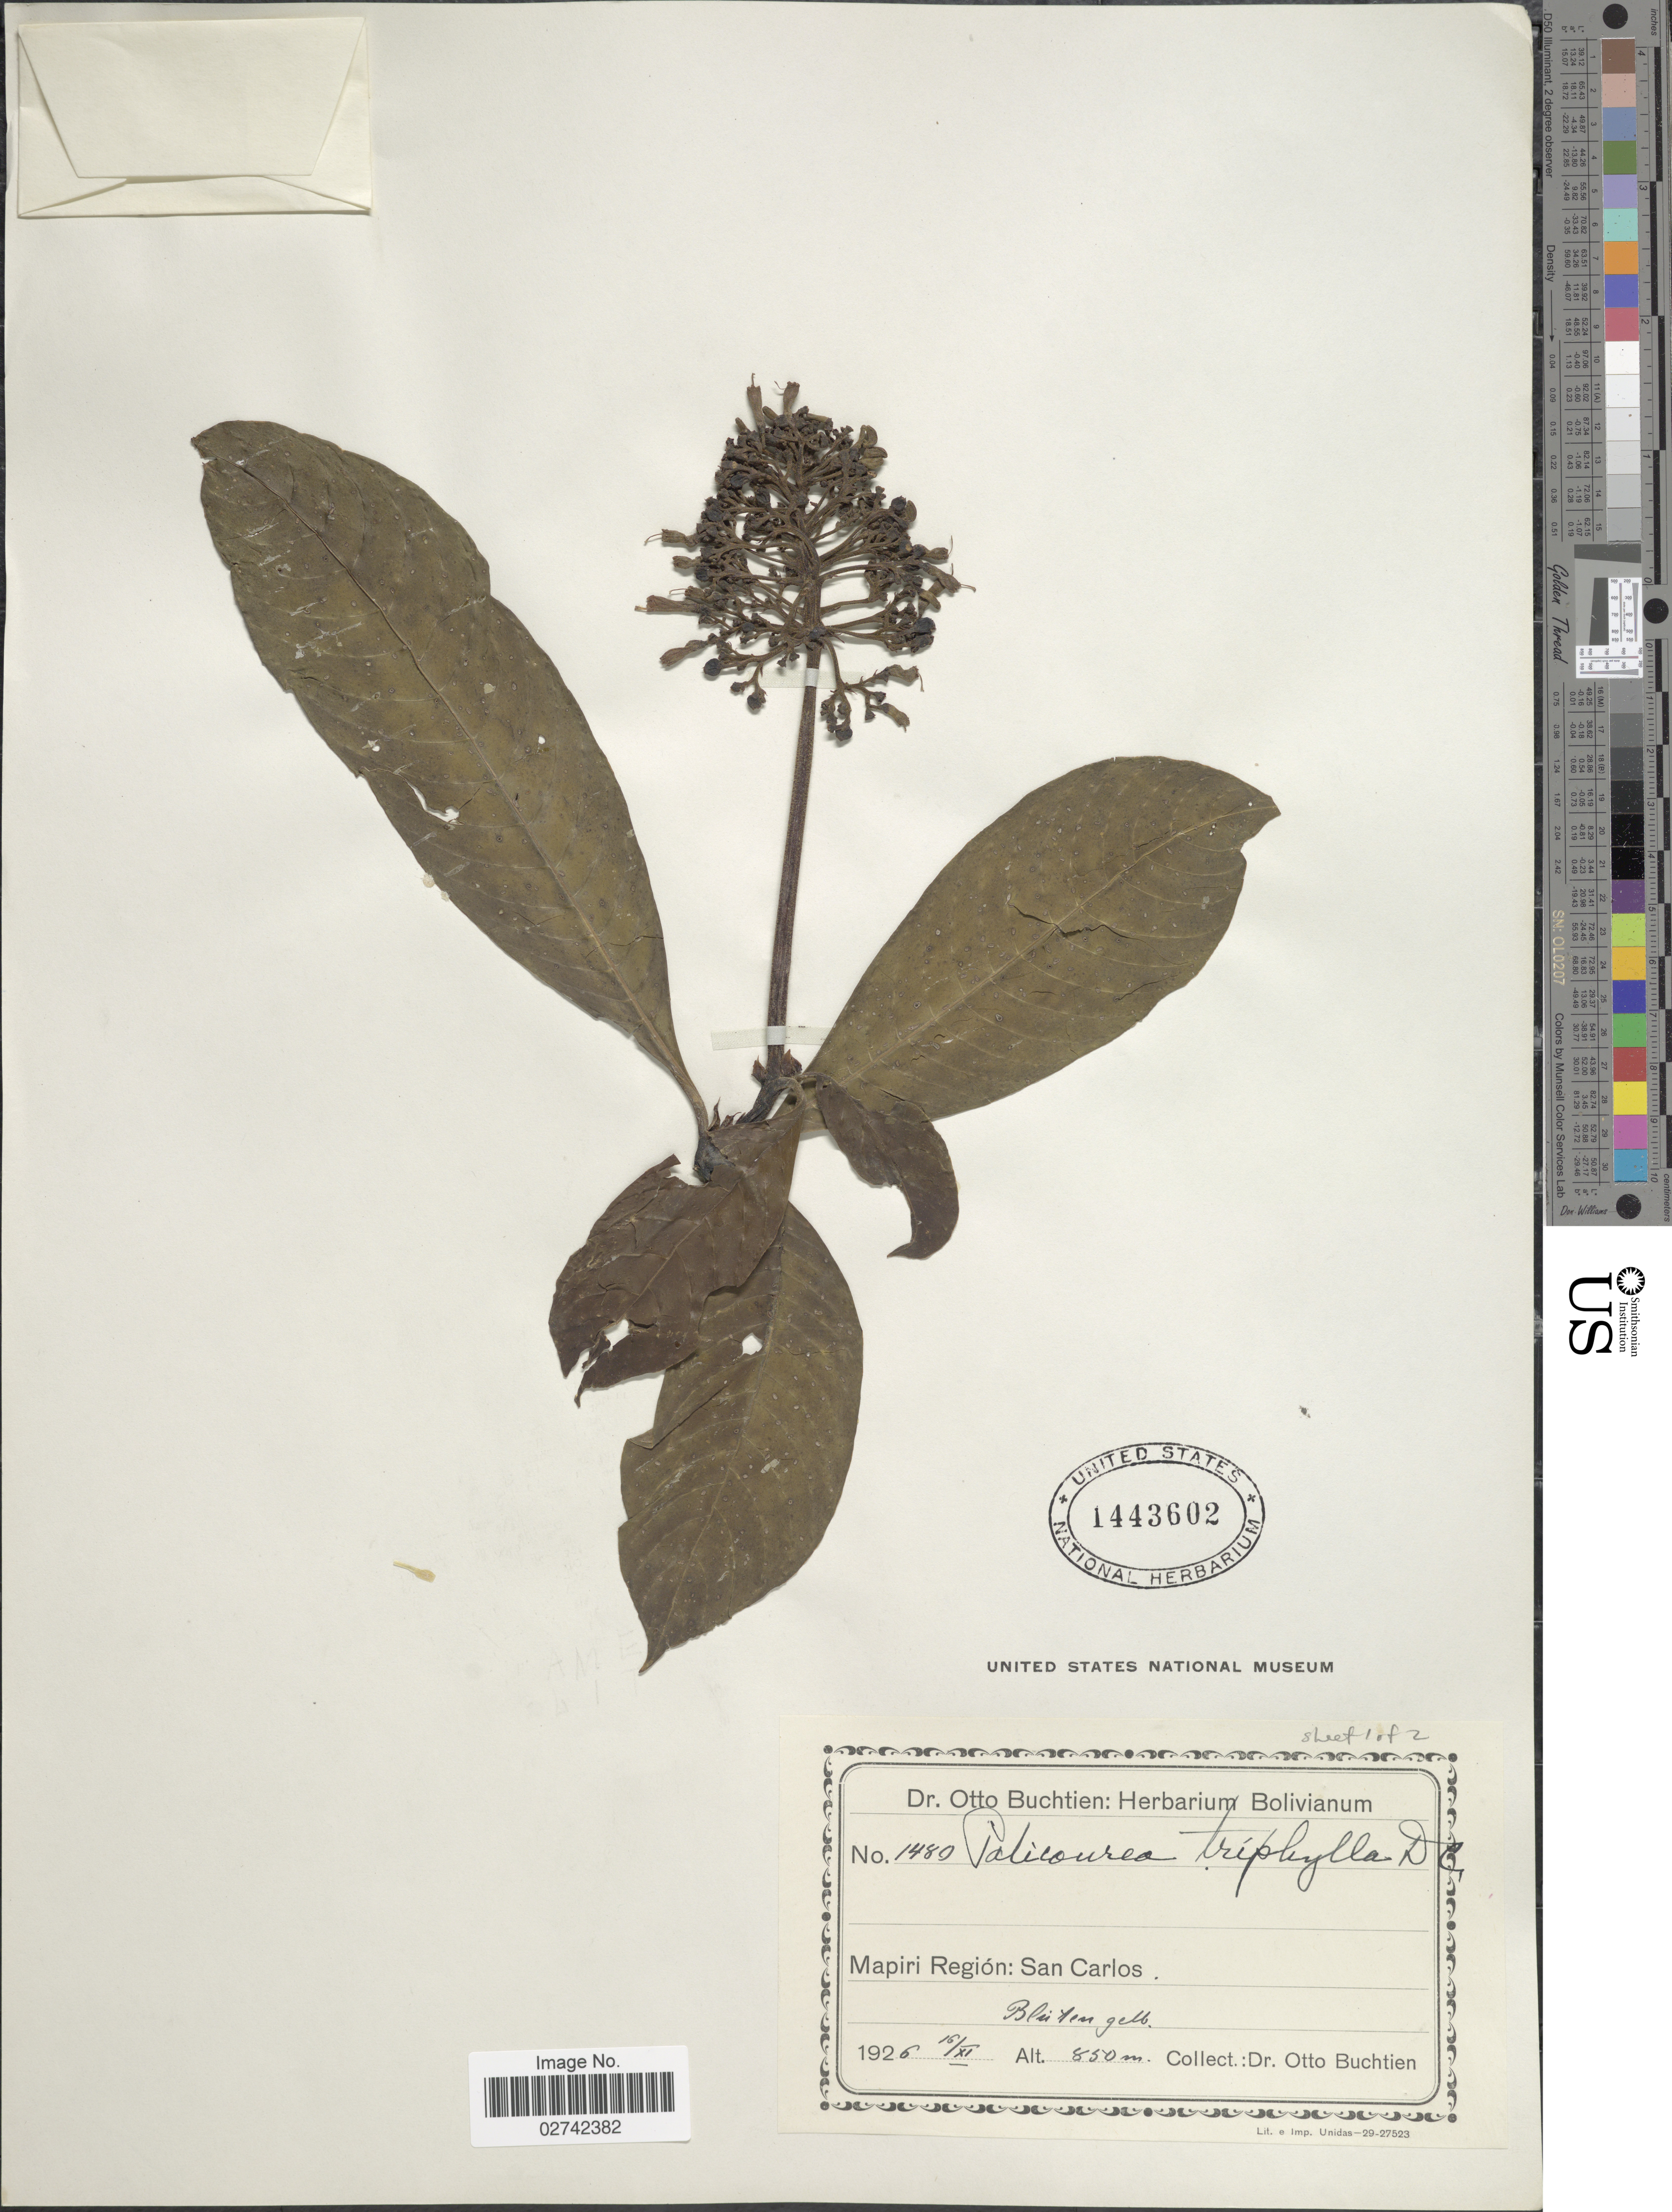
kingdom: Plantae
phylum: Tracheophyta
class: Magnoliopsida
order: Gentianales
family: Rubiaceae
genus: Palicourea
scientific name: Palicourea triphylla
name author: DC.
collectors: O. Buchtien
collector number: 1480*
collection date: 1926-11-16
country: Bolivia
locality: Mapiri Region: San Carlos.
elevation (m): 850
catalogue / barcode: US 1443602